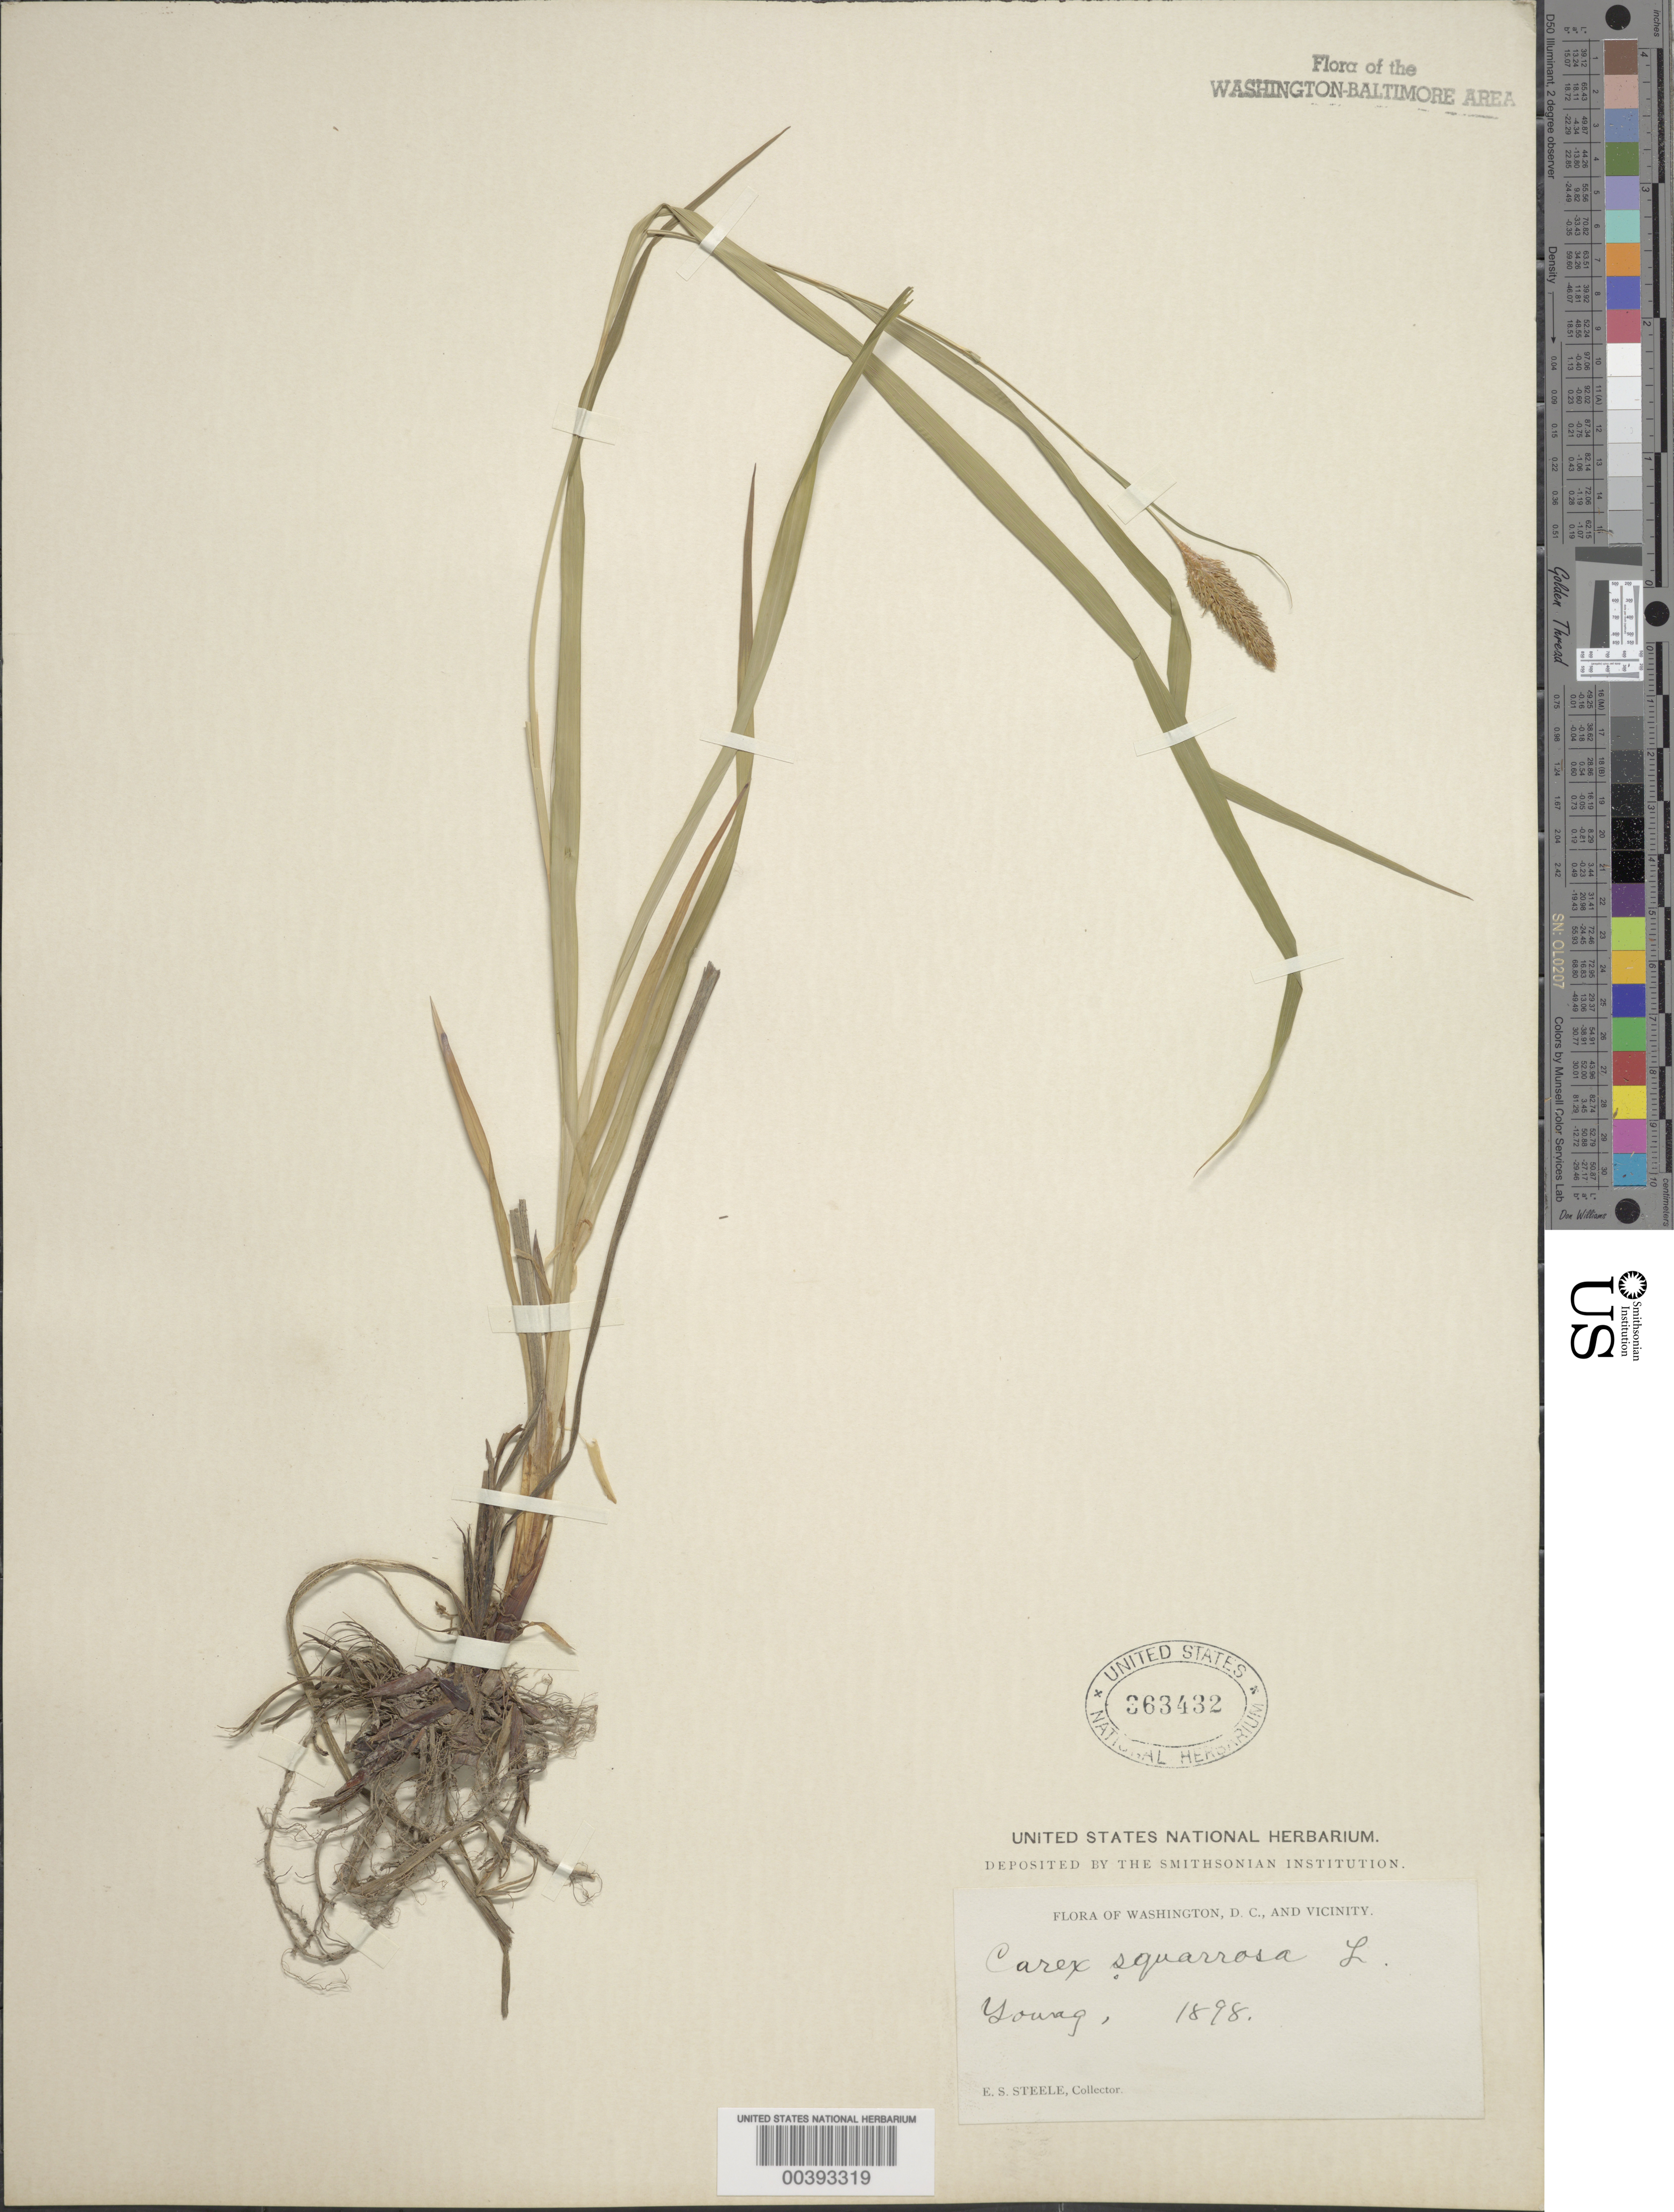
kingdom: Plantae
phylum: Tracheophyta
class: Liliopsida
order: Poales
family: Cyperaceae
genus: Carex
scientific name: Carex squarrosa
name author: L.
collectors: E. Steele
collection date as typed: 1898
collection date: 1898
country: United States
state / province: District of Columbia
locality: Young, Washington DC area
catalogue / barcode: US 363432